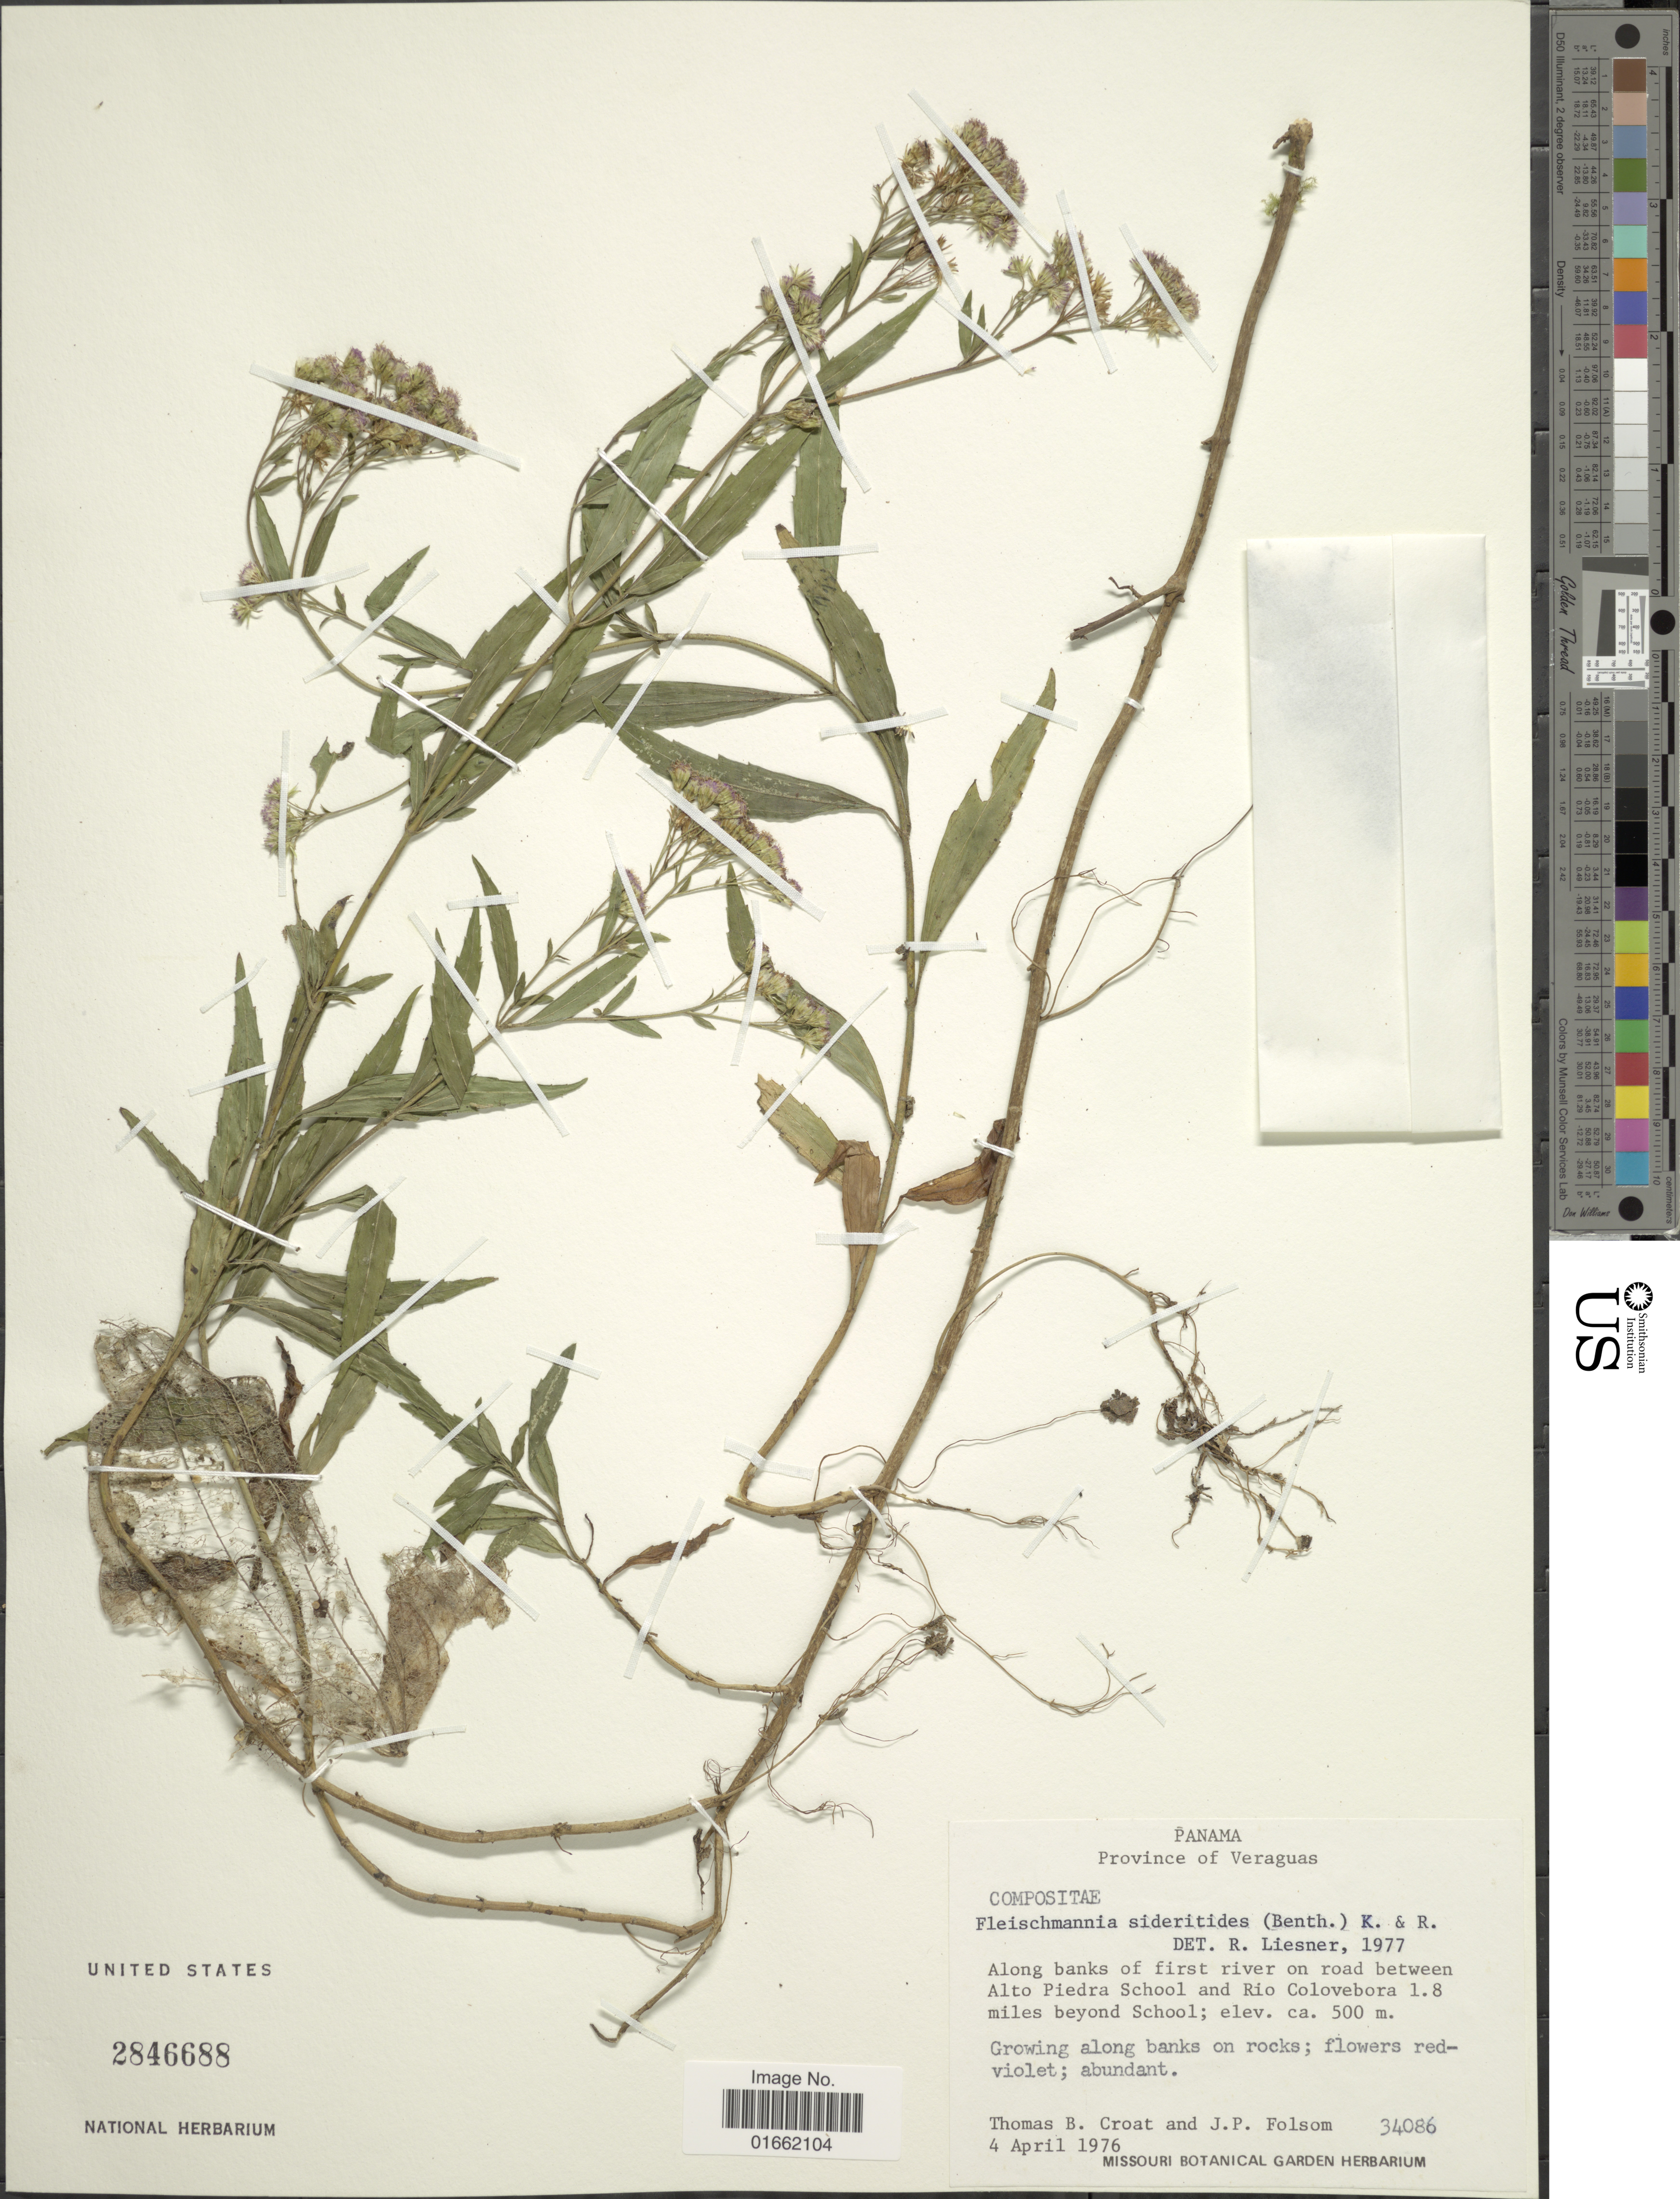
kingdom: Plantae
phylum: Tracheophyta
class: Magnoliopsida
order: Asterales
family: Asteraceae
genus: Fleischmannia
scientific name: Fleischmannia sideritides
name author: (Benth. in Oerst.) R.M. King & H. Rob.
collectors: T. B. Croat & J. P. Folsom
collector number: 34086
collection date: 1976-04-04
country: Panama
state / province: Veraguas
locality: Province of Veraguas. Along banks of first river on road between Alto Piedra School and Rio Colovebora 1.8 miles beyond School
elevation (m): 500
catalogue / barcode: US 2846688